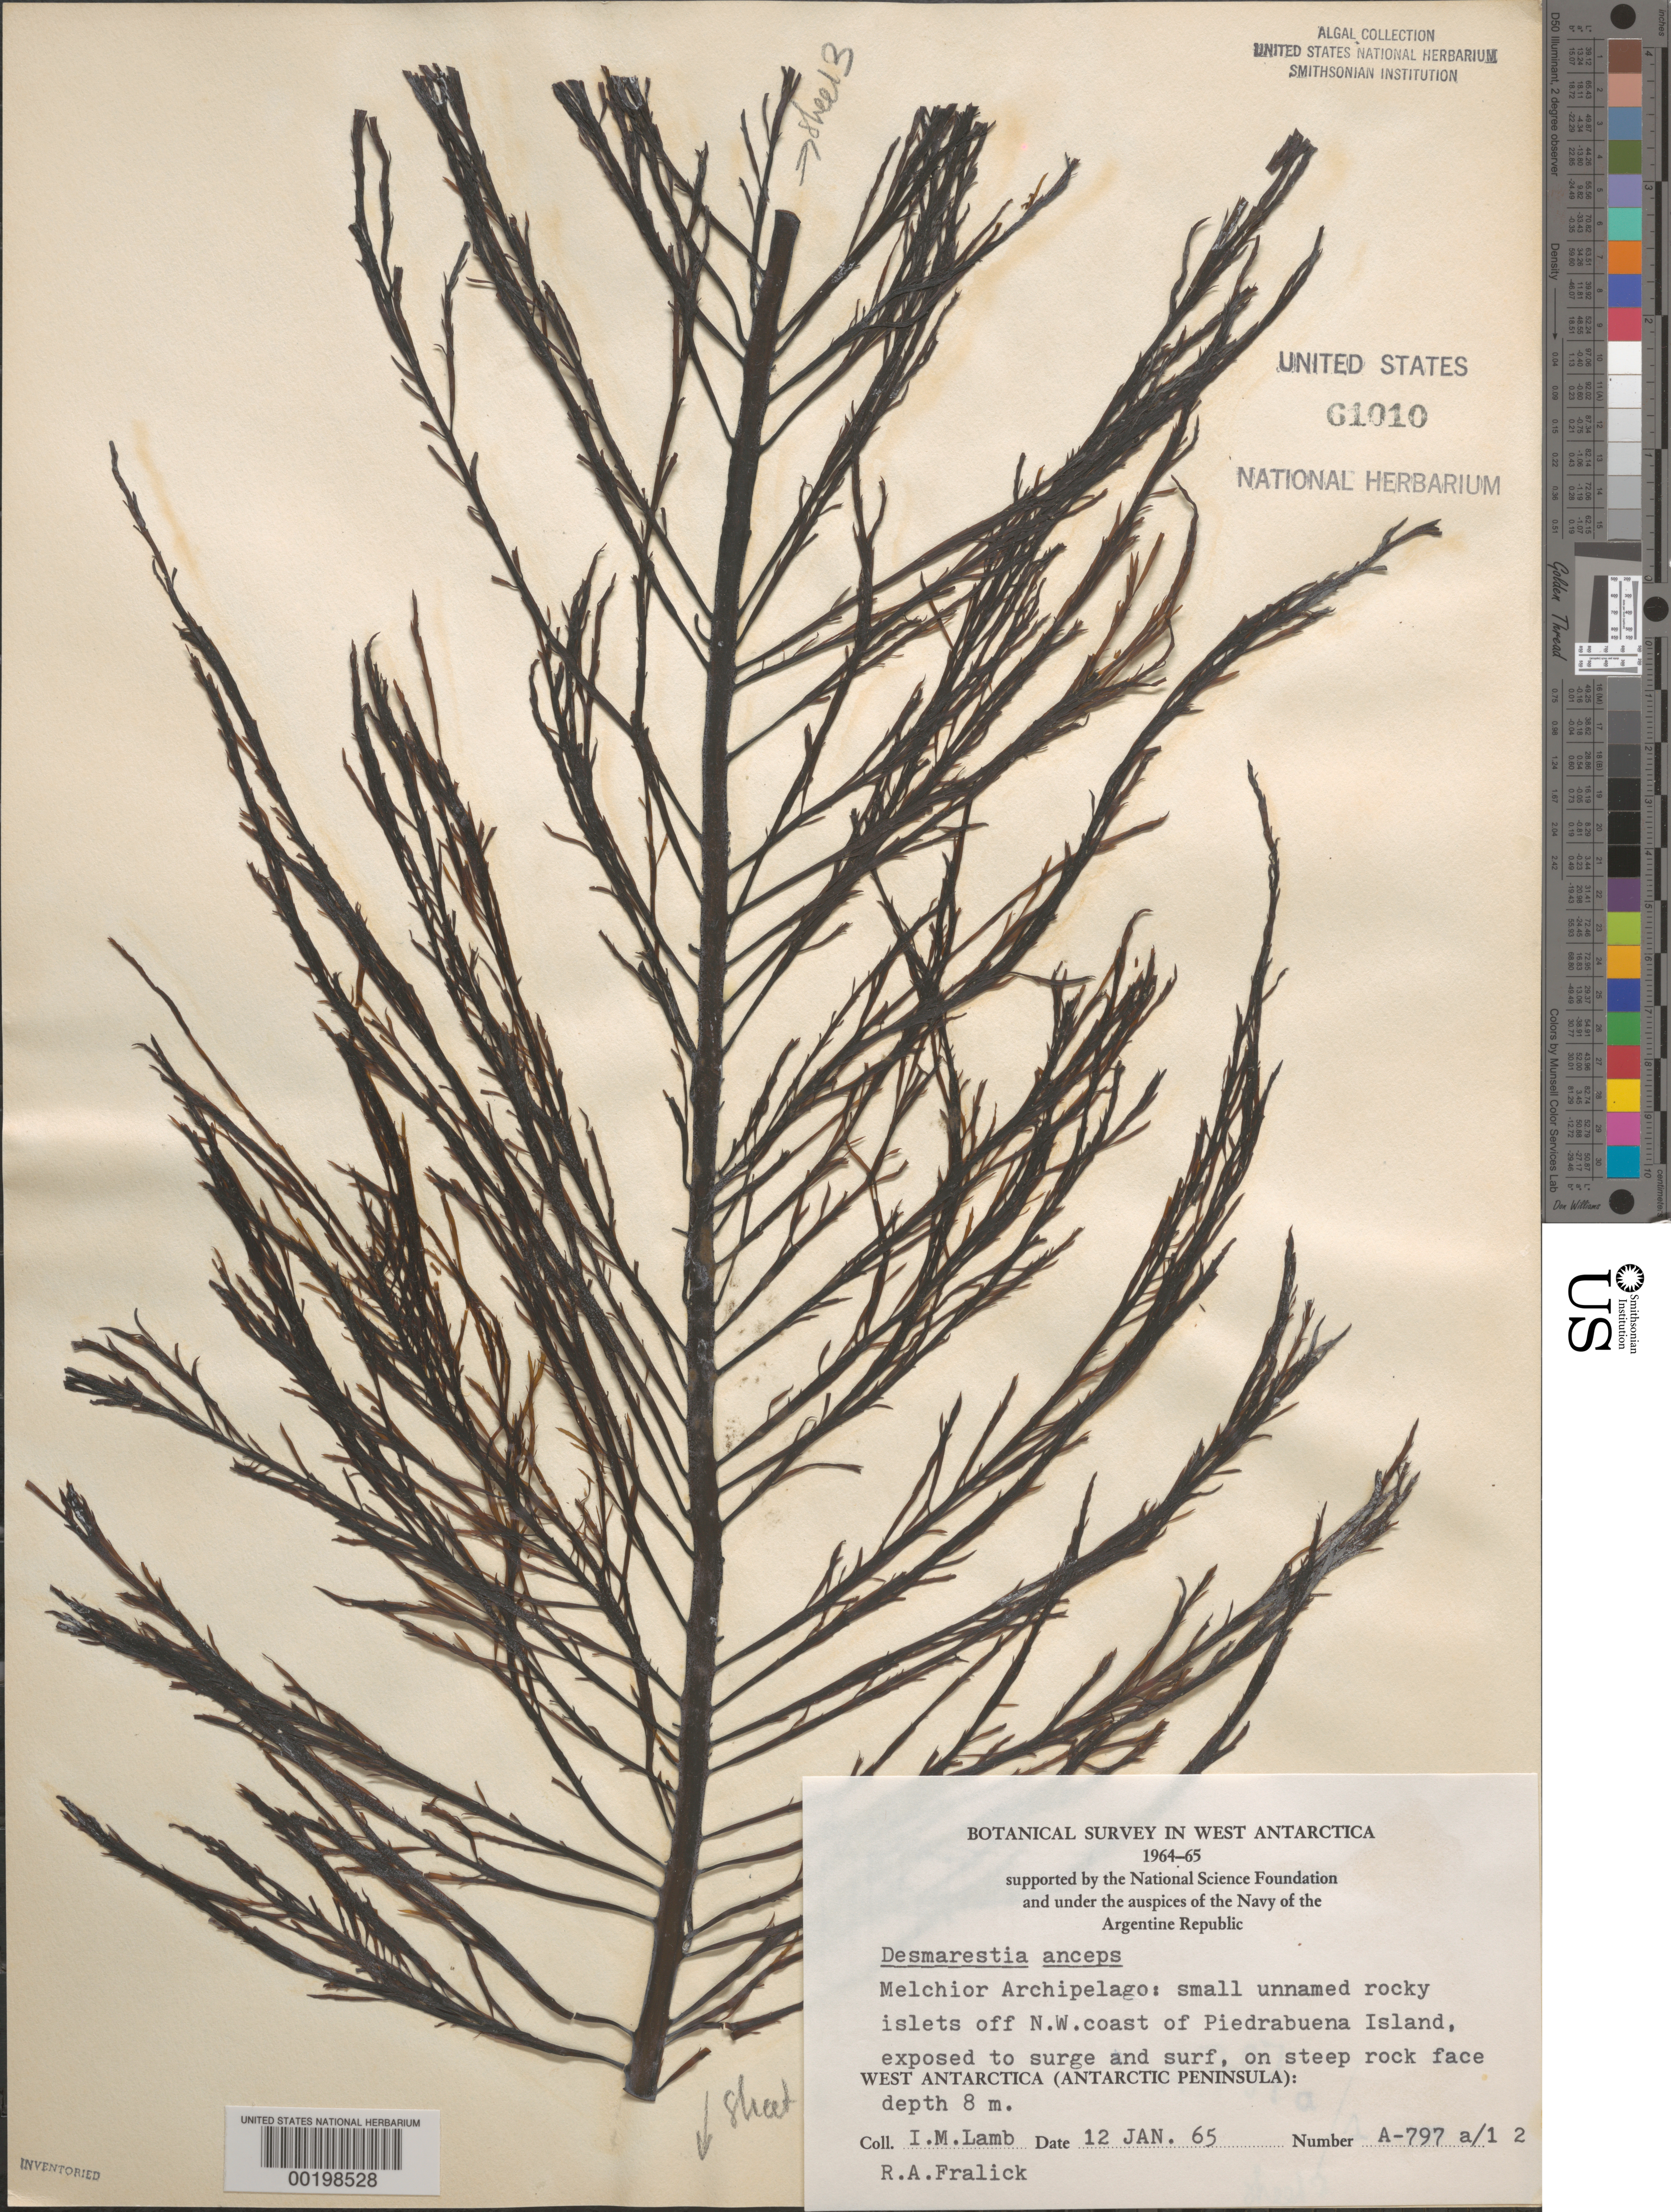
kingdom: Chromista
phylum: Ochrophyta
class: Phaeophyceae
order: Desmarestiales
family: Desmarestiaceae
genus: Desmarestia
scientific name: Desmarestia anceps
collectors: I. M. Lamb & R. Fralick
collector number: A-797a-12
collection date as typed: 12 Jan 1965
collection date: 1965-01-12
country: Antarctica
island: Melchior Islands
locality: Rocky Islets off northwest Eta Island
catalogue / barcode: US 61010